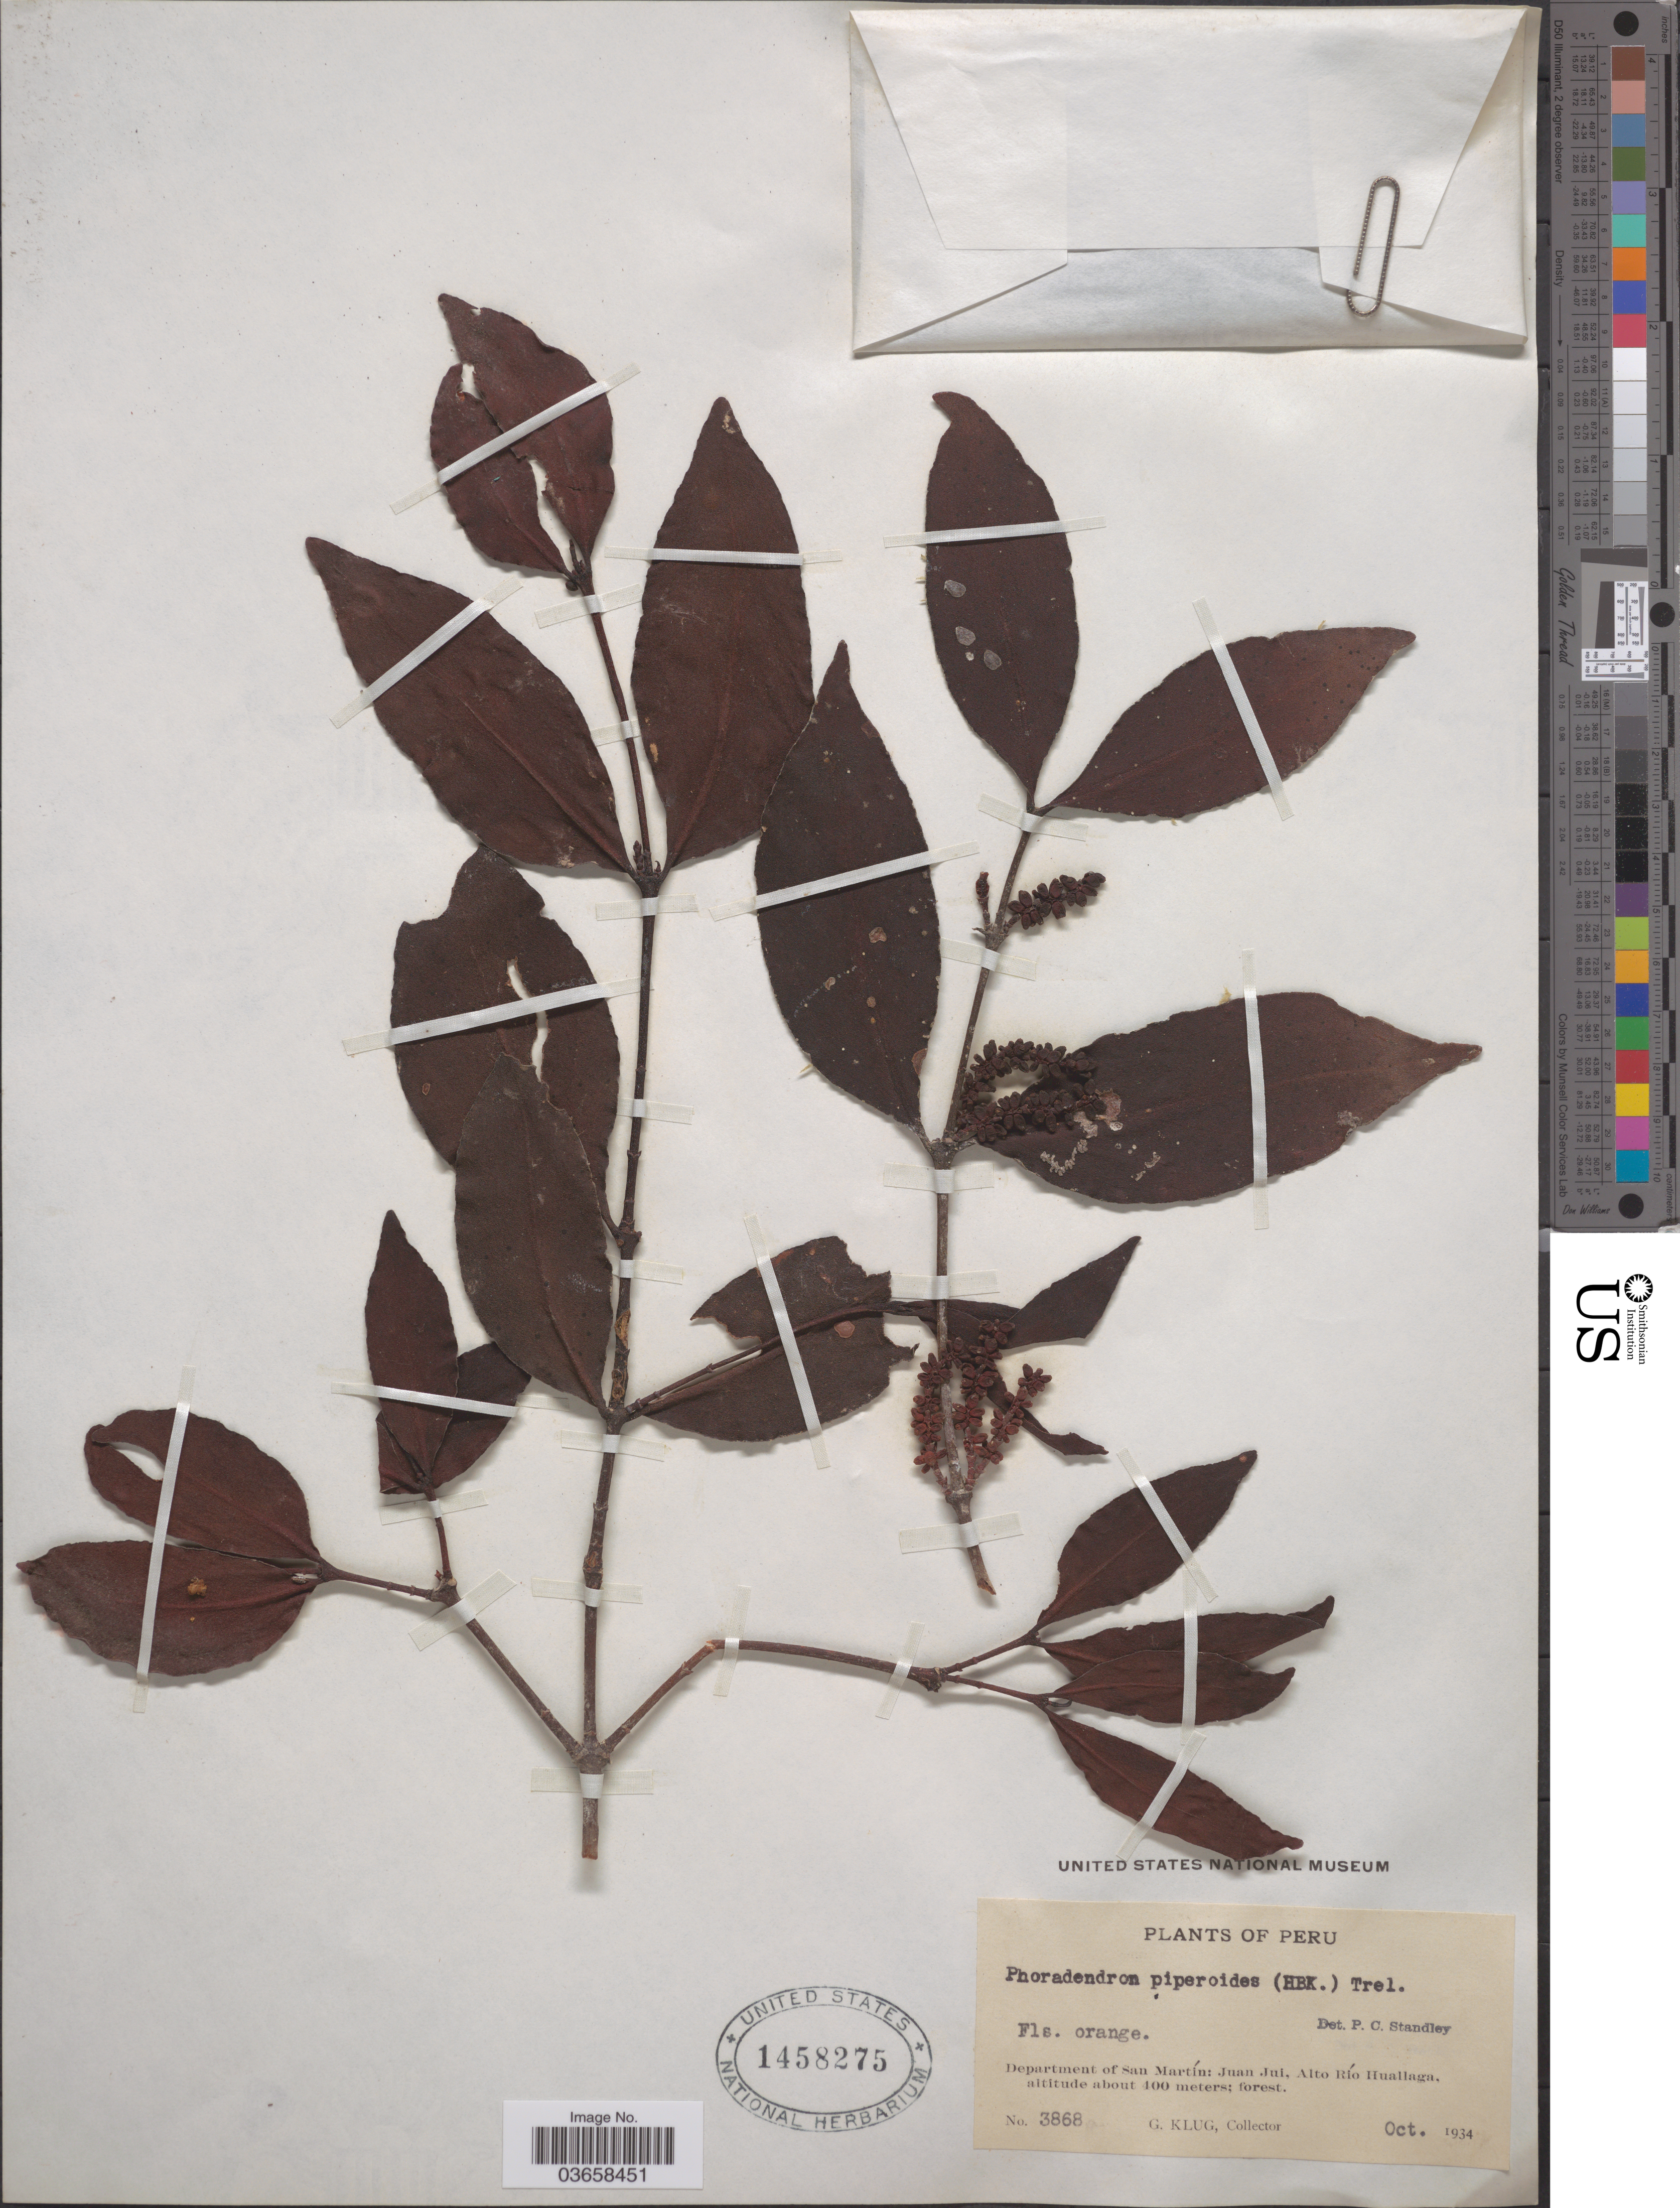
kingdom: Plantae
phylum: Tracheophyta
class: Magnoliopsida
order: Santalales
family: Viscaceae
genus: Phoradendron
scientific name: Phoradendron piperoides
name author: (Kunth) Trel.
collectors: G. Klug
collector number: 3868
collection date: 1934-10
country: Peru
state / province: San Martín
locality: Department of San Martín: Juan Jui, Alto Río Huallaga.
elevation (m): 400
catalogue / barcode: US 1458275